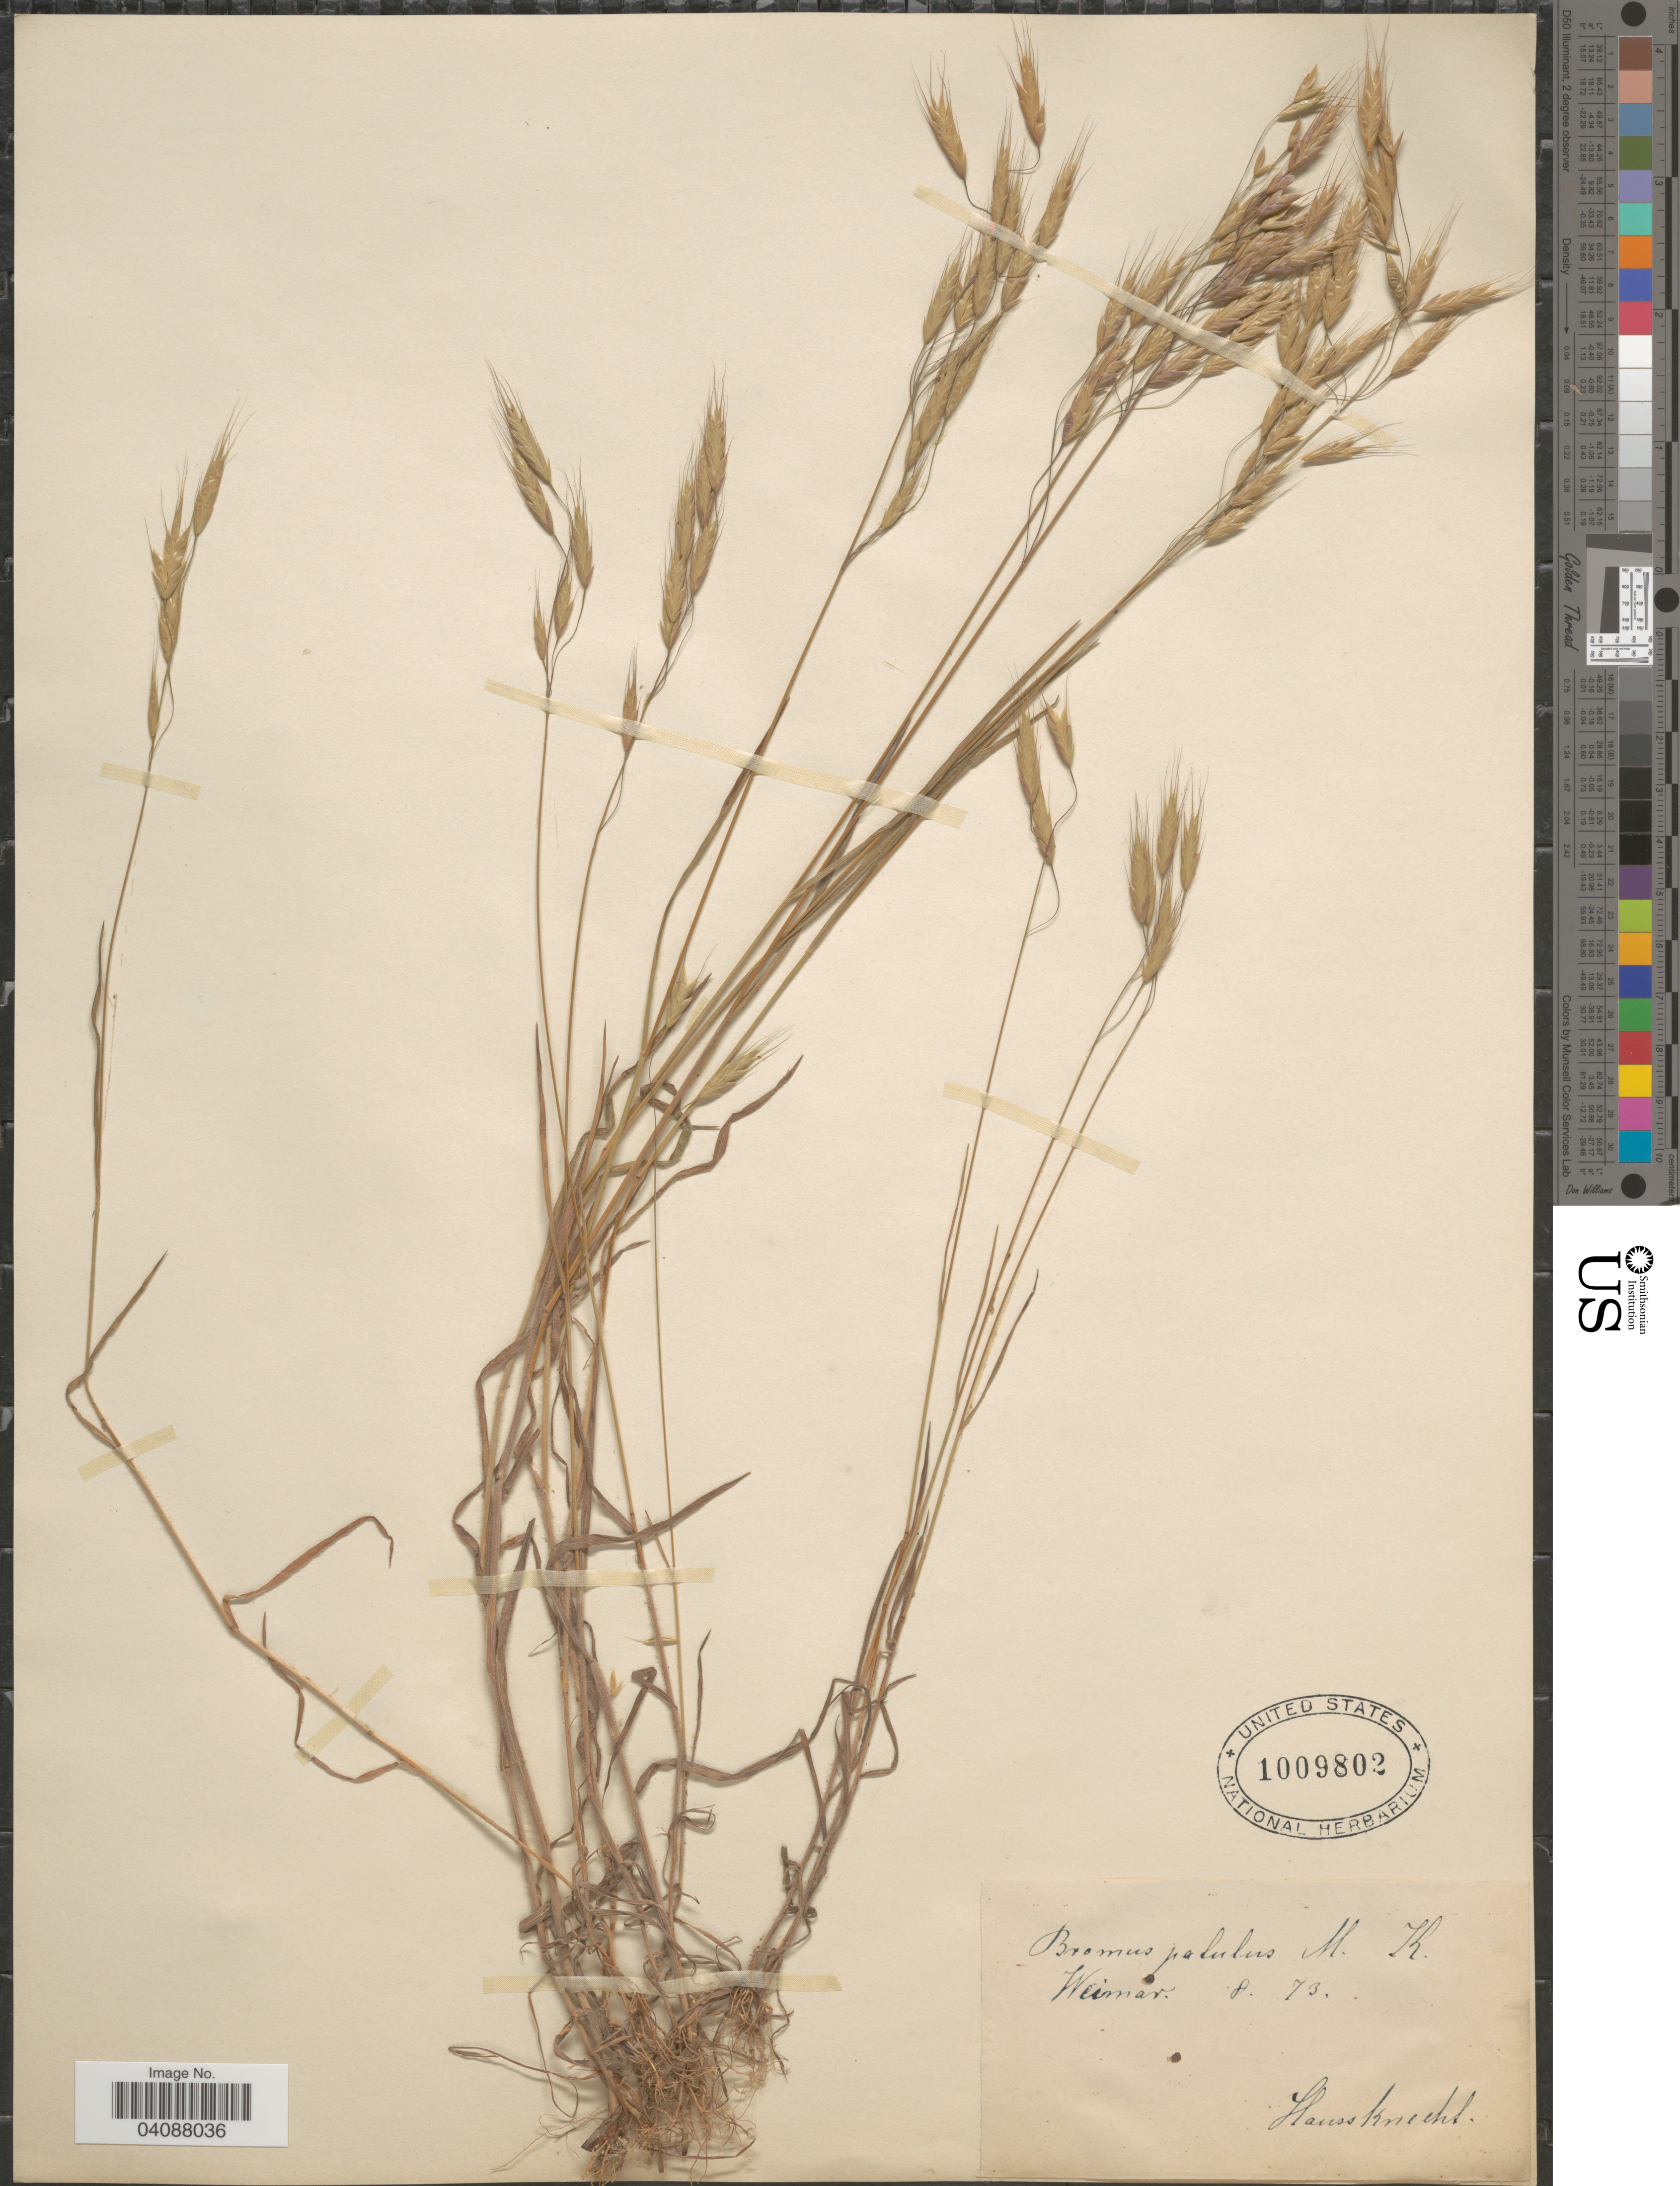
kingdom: Plantae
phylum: Tracheophyta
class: Liliopsida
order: Poales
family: Poaceae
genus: Bromus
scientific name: Bromus japonicus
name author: Houtt.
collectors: Haussknecht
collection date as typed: Transcribed d/m/y: /8/73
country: Germany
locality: Weimar.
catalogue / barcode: US 1009802